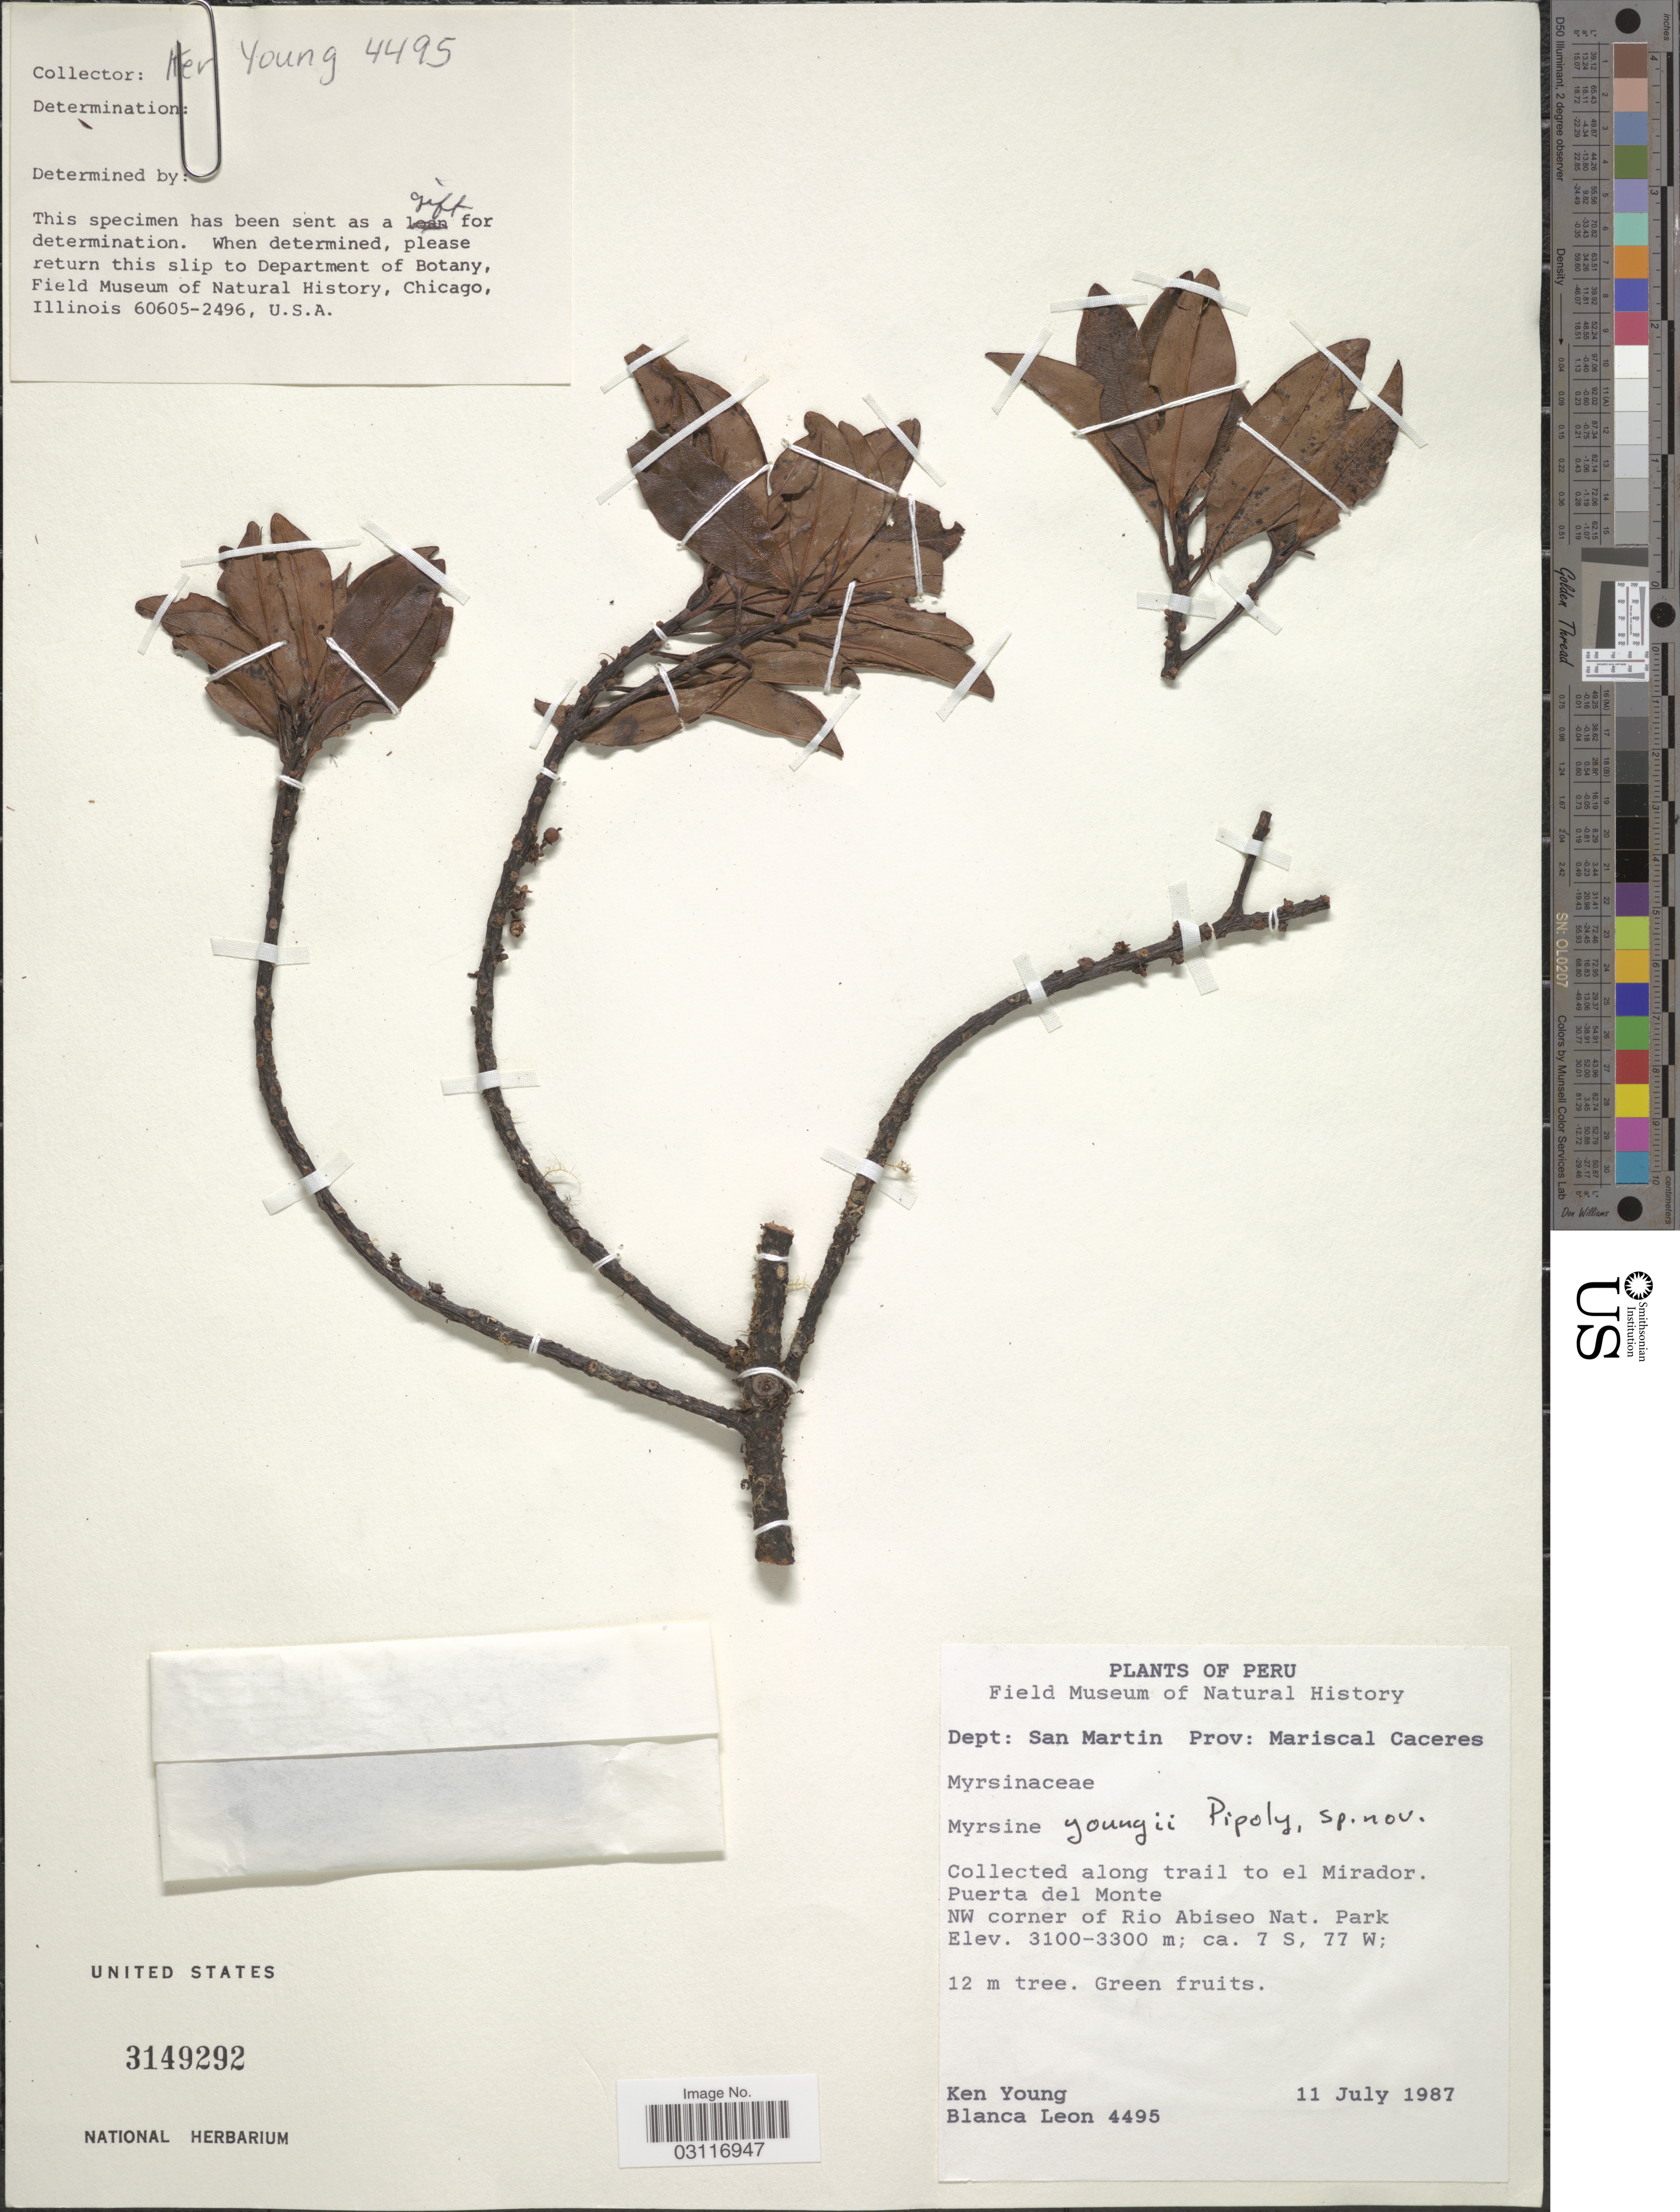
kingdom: Plantae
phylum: Tracheophyta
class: Magnoliopsida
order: Ericales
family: Primulaceae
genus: Myrsine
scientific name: Myrsine youngii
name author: Pipoly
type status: Isotype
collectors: K. Young & B. León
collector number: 4495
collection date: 1987-07-11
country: Peru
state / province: San Martín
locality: Dept: San Martin. Prov: Mariscal Caceres. Along trail to el Mirador. Puerta del Monte. NW corner of Rio Abiseo Nat. Park.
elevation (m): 3100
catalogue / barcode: US 3149292